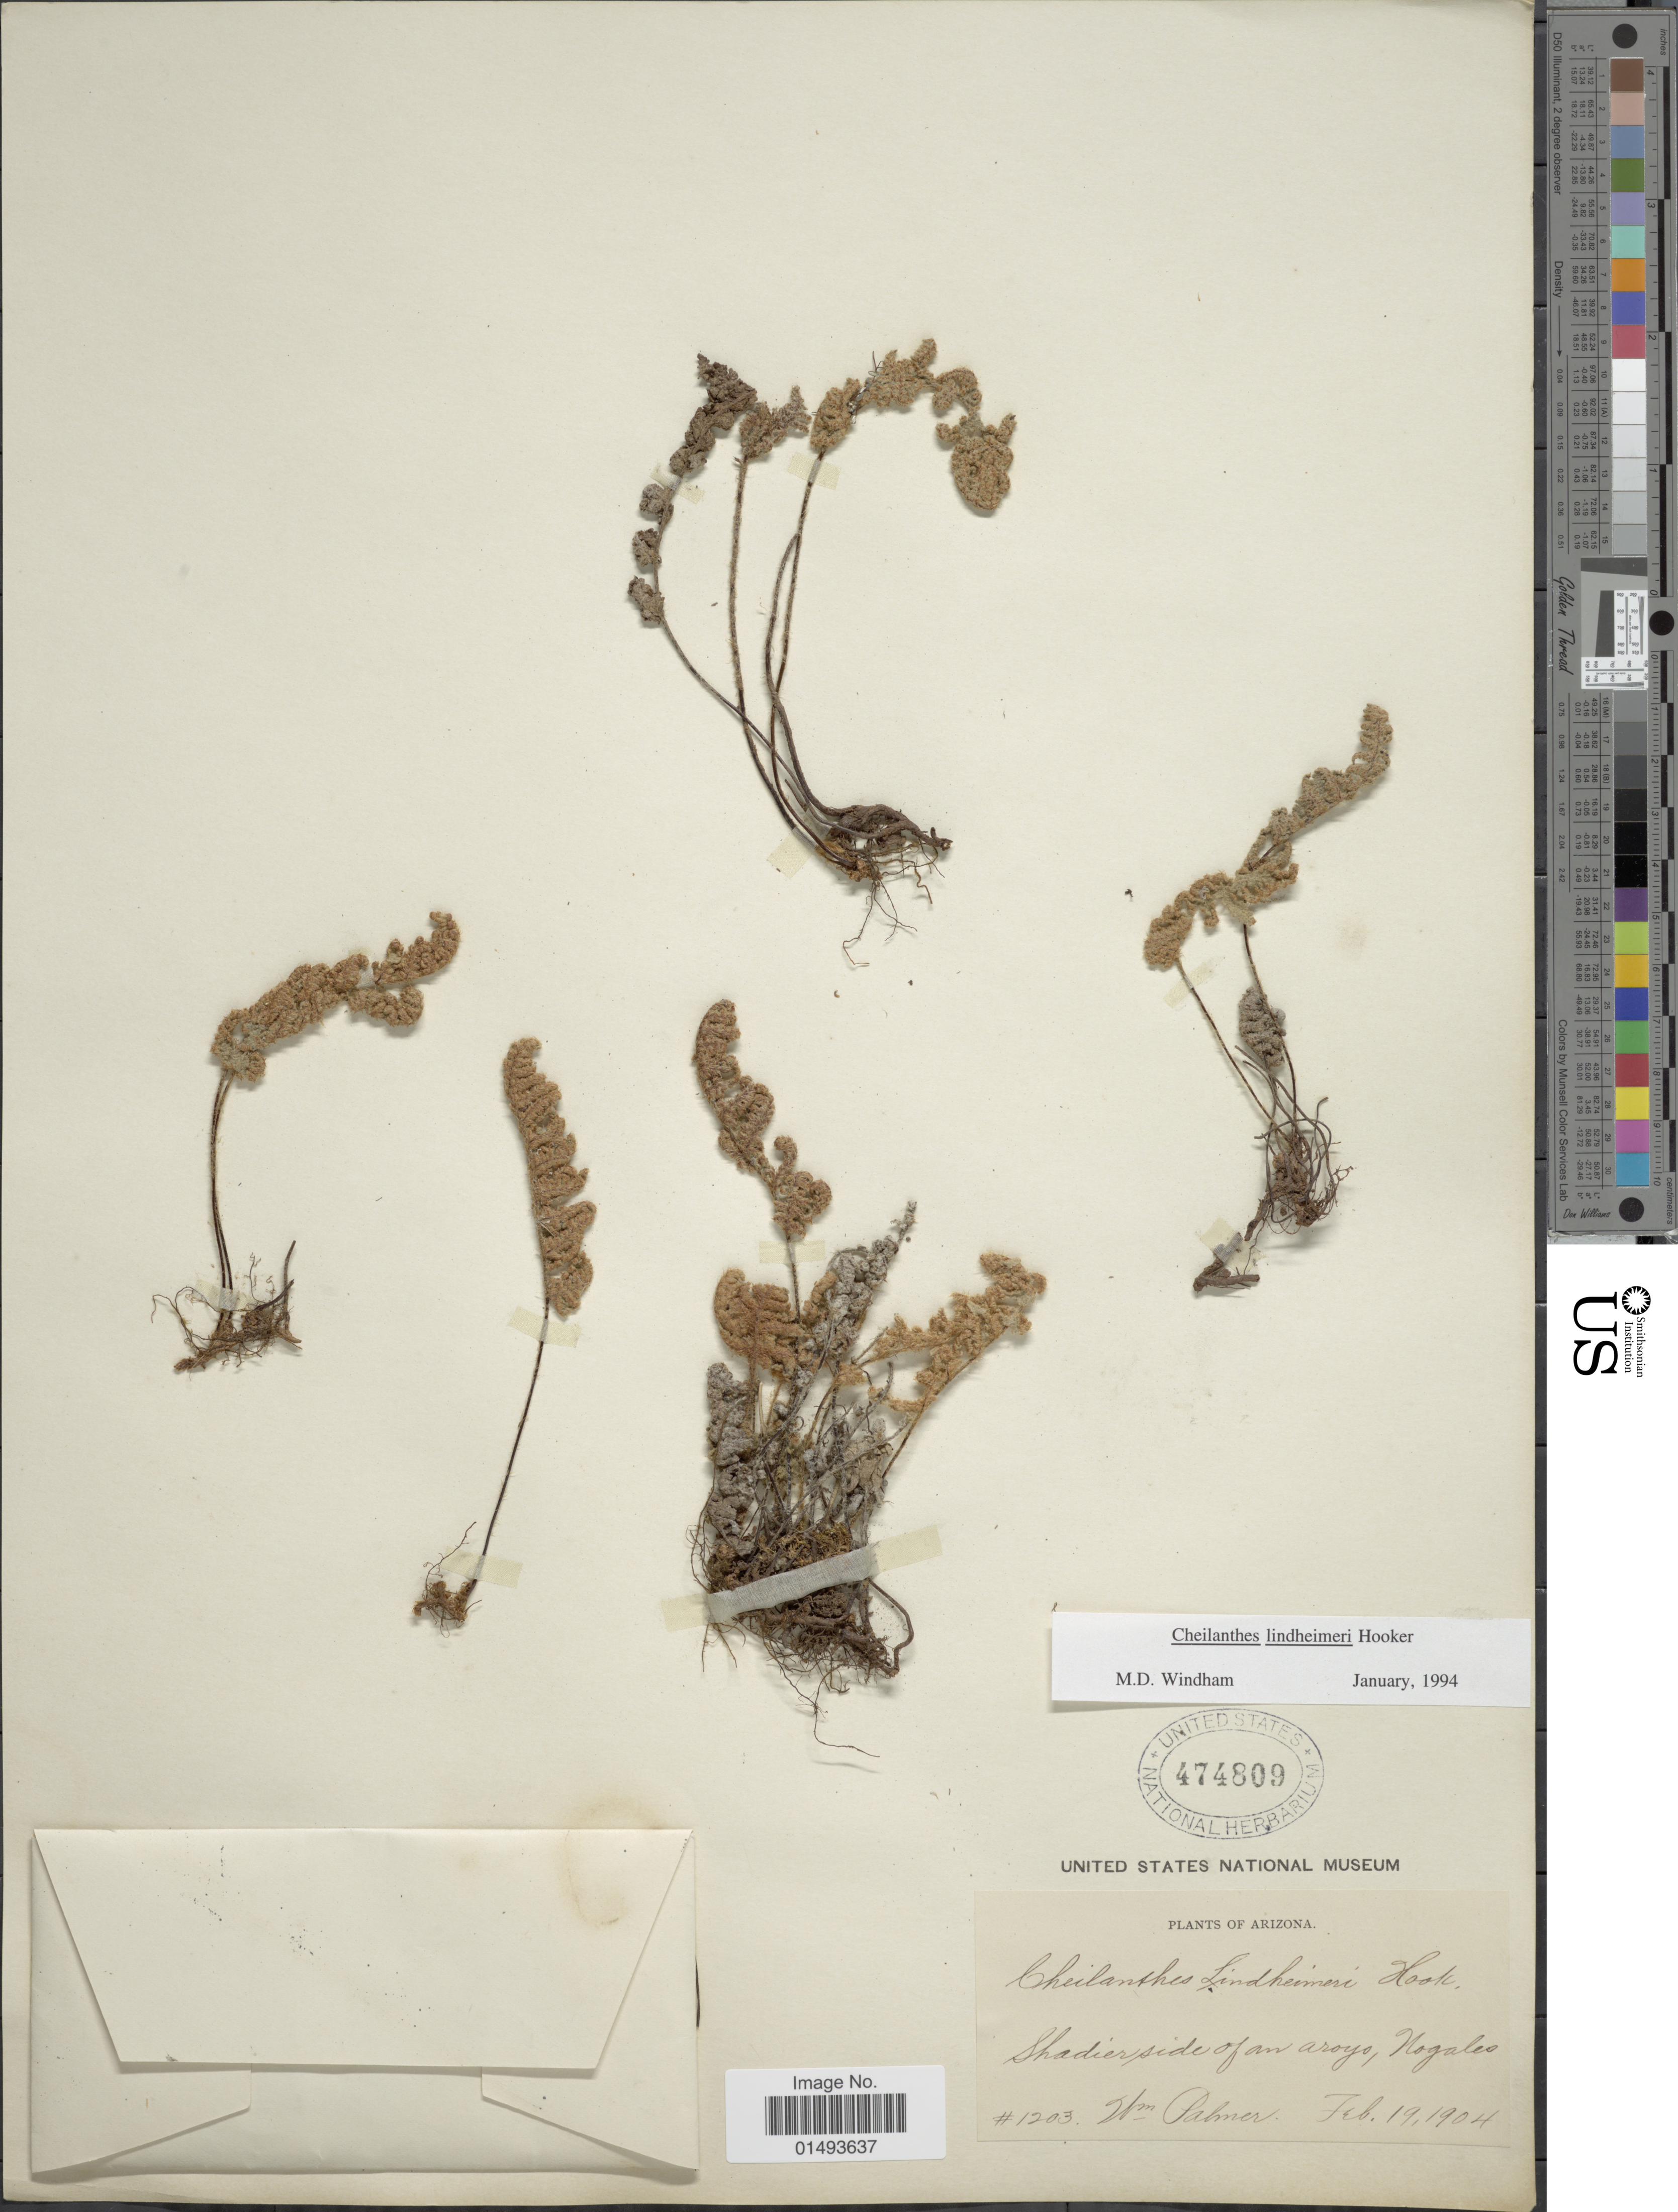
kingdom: Plantae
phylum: Tracheophyta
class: Polypodiopsida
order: Polypodiales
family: Pteridaceae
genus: Myriopteris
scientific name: Myriopteris lindheimeri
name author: (Hook.) J. Sm.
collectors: W. Palmer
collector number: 1203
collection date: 1904-02-19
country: United States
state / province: Arizona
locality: Plants of Arizona, Shadier side of an aroyo, Nogales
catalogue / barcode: US 474809